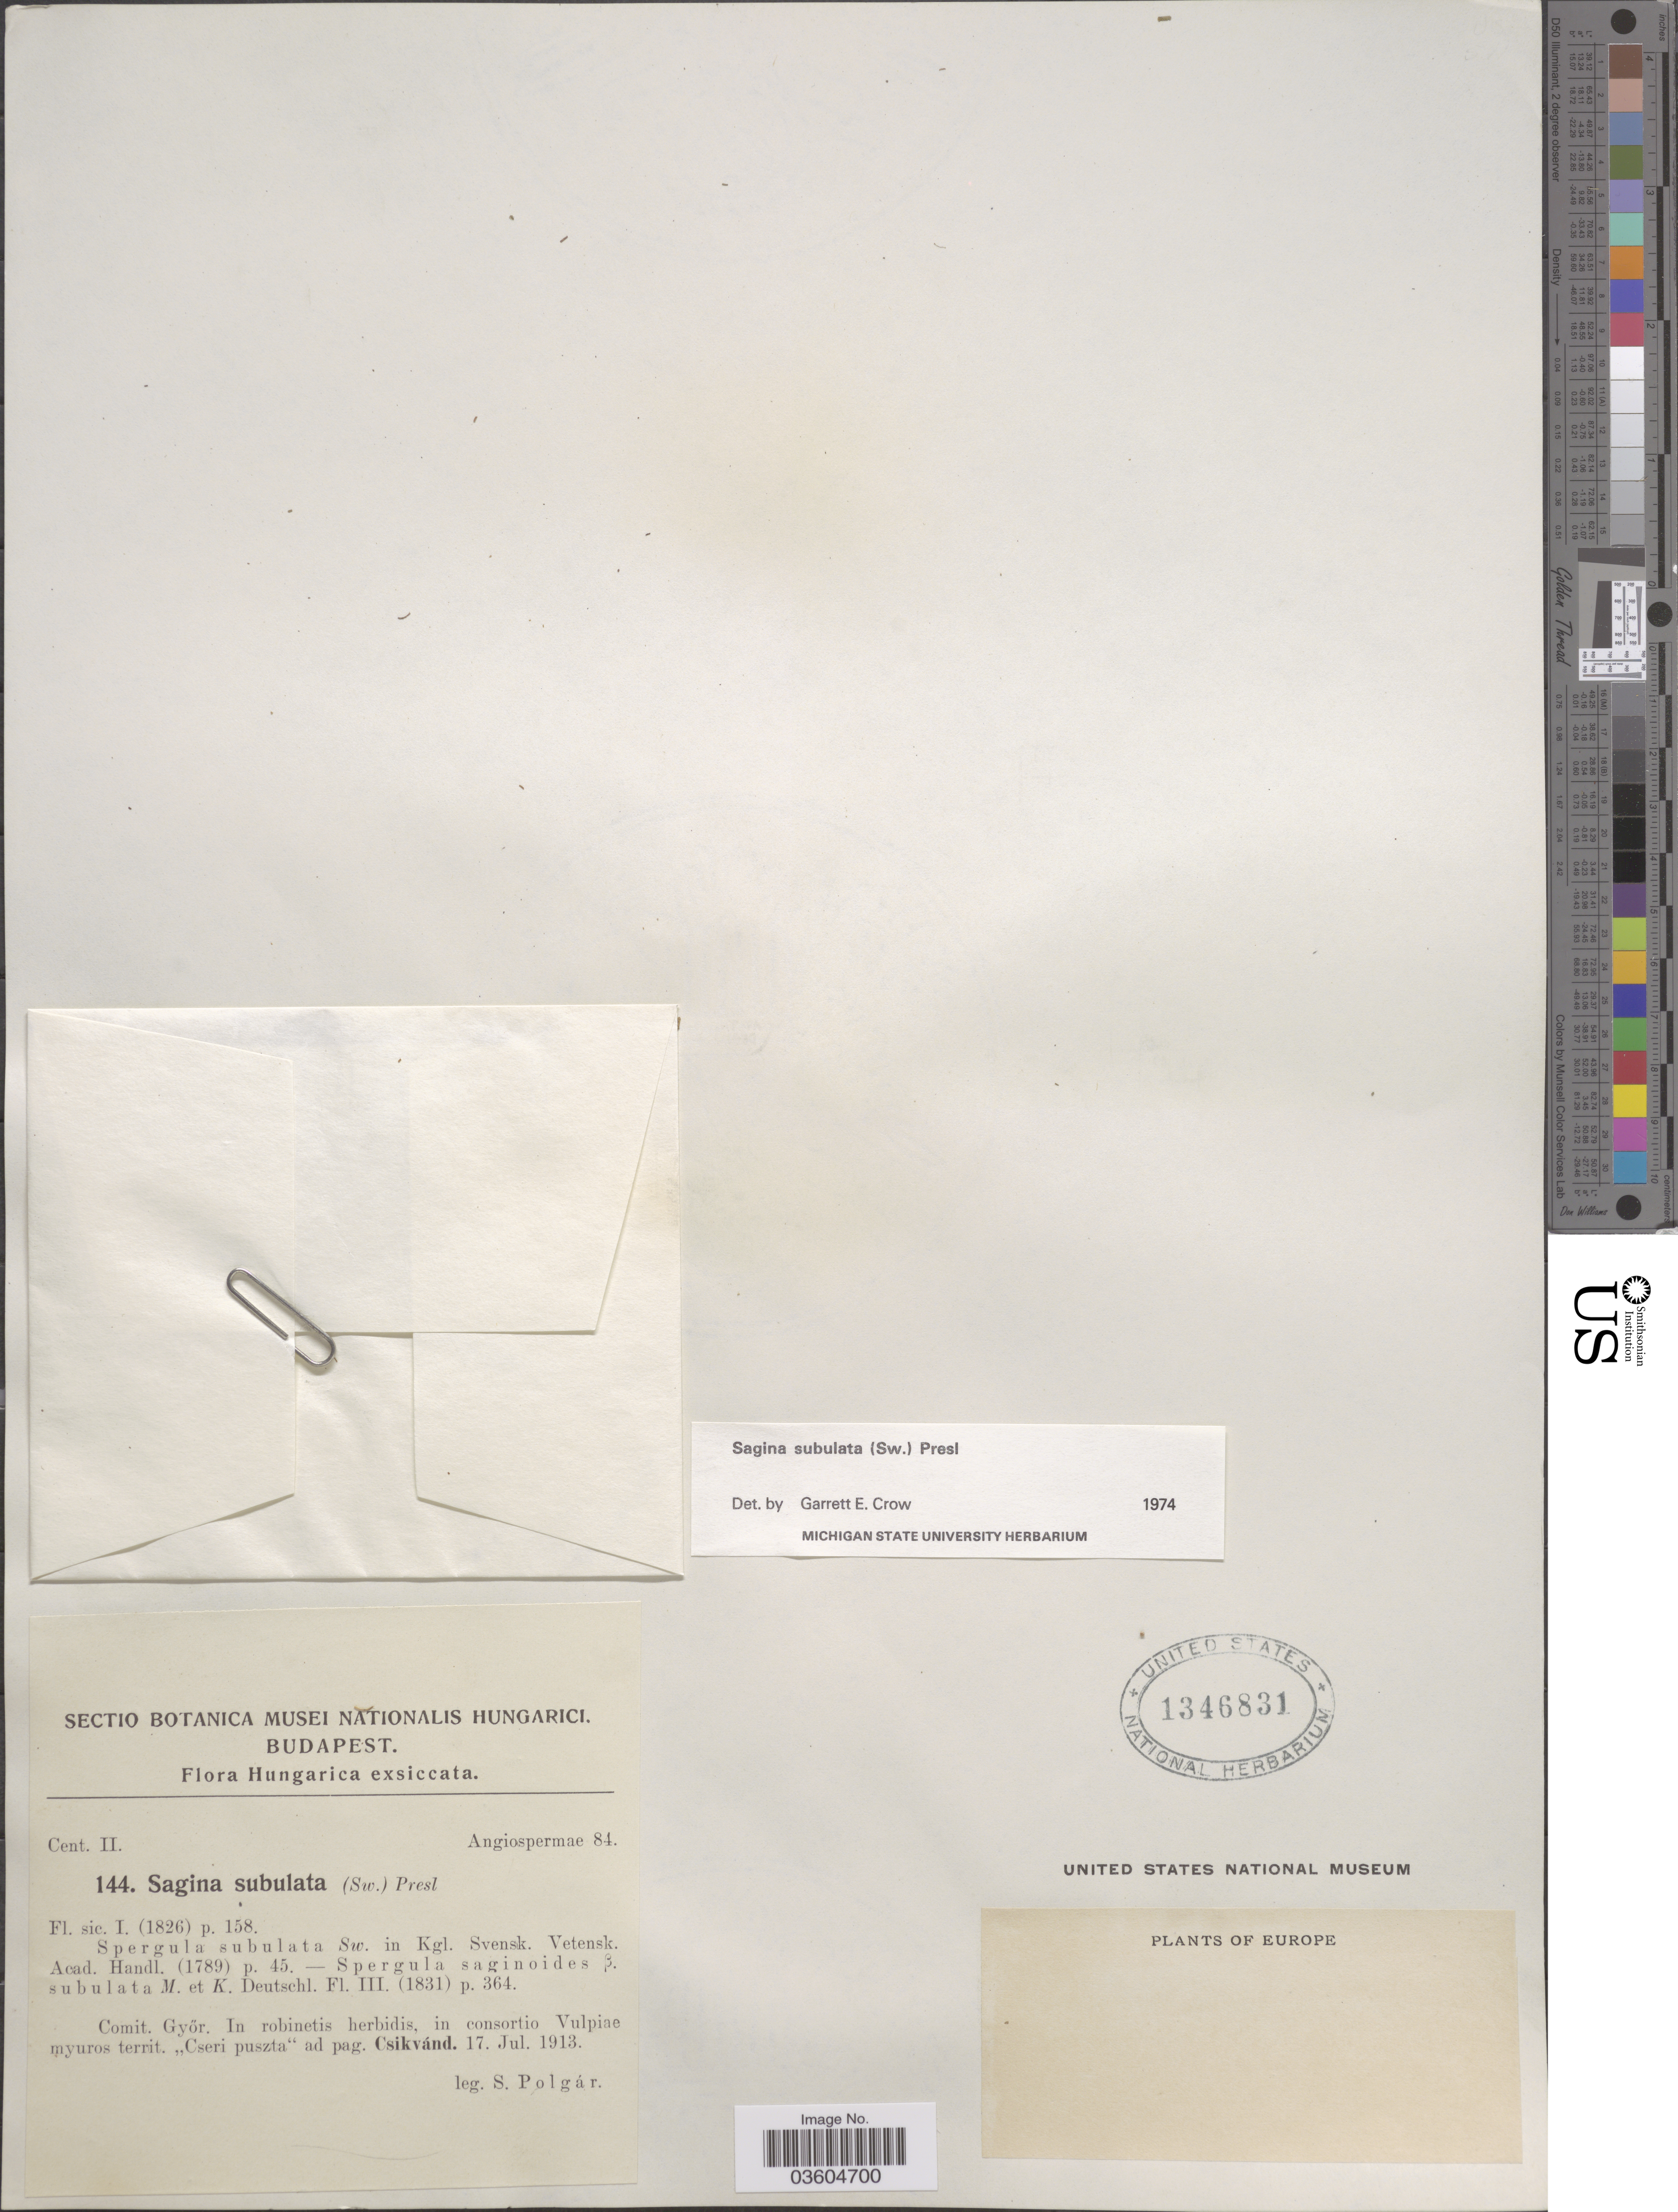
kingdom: Plantae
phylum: Tracheophyta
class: Magnoliopsida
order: Caryophyllales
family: Caryophyllaceae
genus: Sagina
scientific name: Sagina subulata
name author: (Sw.) C. Presl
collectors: S. Polgar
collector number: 144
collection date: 1913-07-17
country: Hungary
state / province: Győr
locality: Comit. Györ. In robinetis herbidis, in consortio Vulpiae myuros territ. "Cseri puszta" ad pag. Csikvánd.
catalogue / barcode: US 1346831